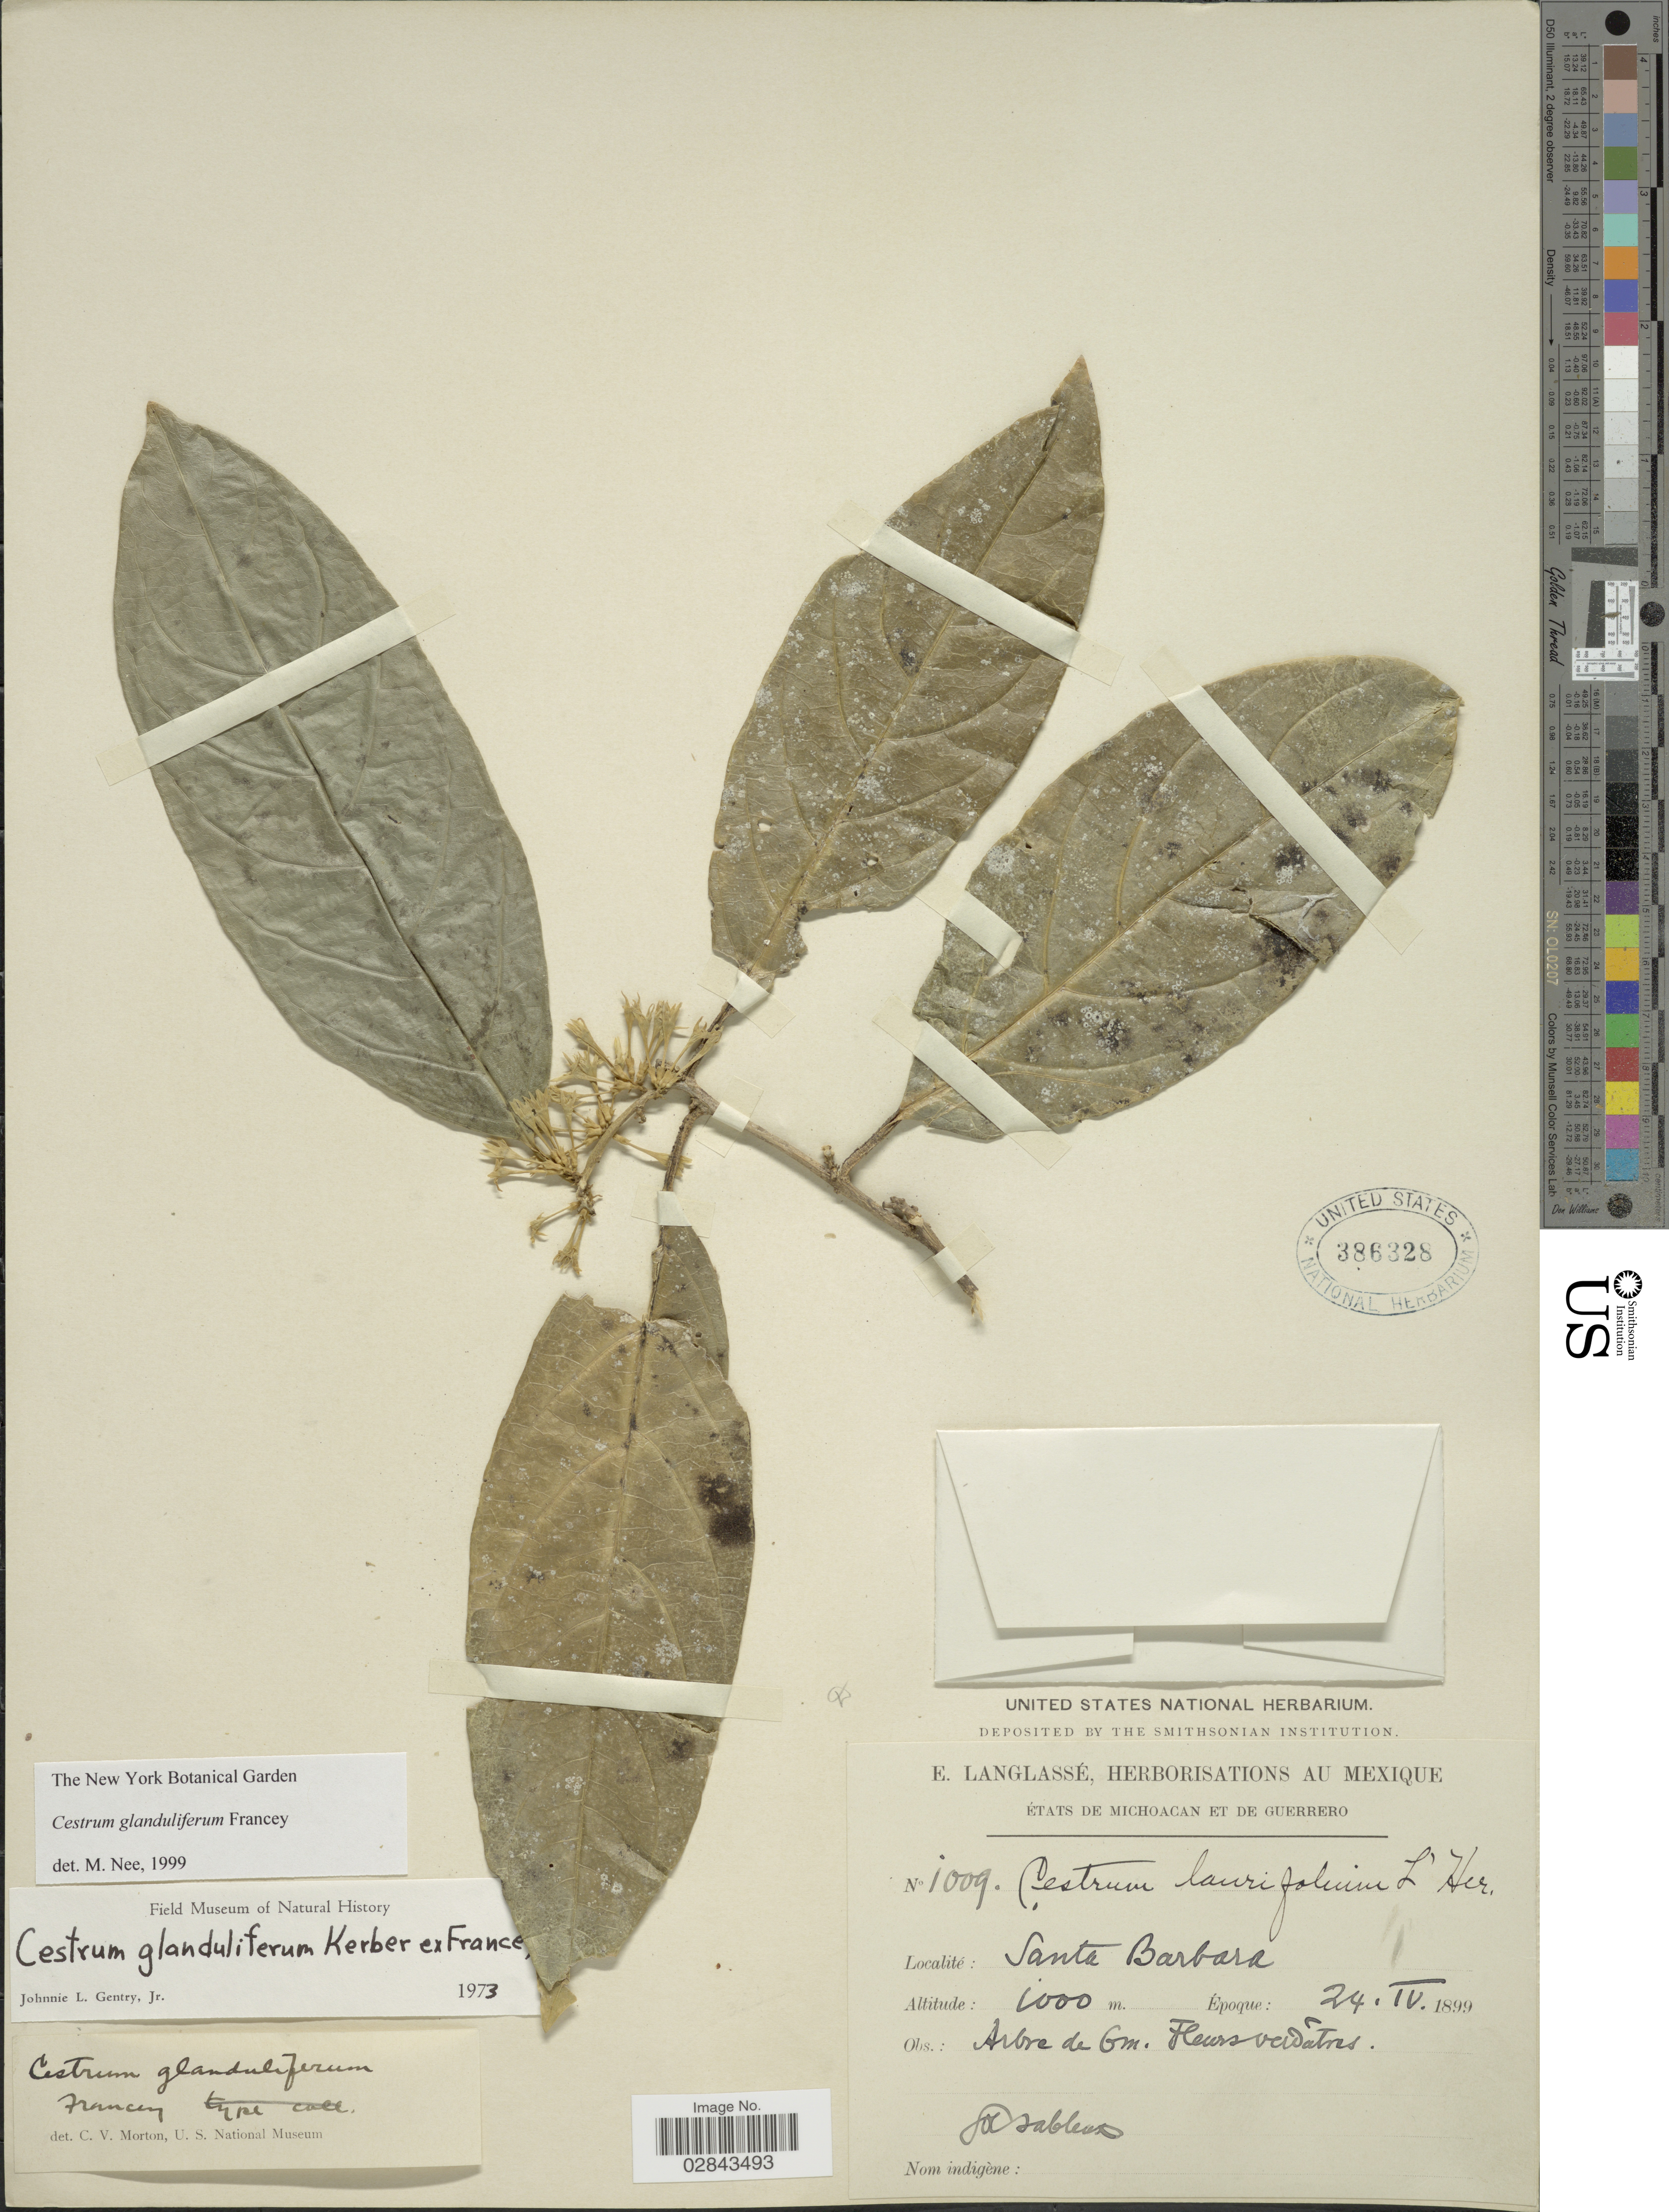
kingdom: Plantae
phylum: Tracheophyta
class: Magnoliopsida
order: Solanales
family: Solanaceae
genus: Cestrum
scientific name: Cestrum glanduliferum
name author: Kerber ex Francey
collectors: E. Langlassé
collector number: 1009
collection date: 1899-04-24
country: Mexico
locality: États sde Michoacan et de Guerrero, Santa Barbara.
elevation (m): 1000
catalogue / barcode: US 386328